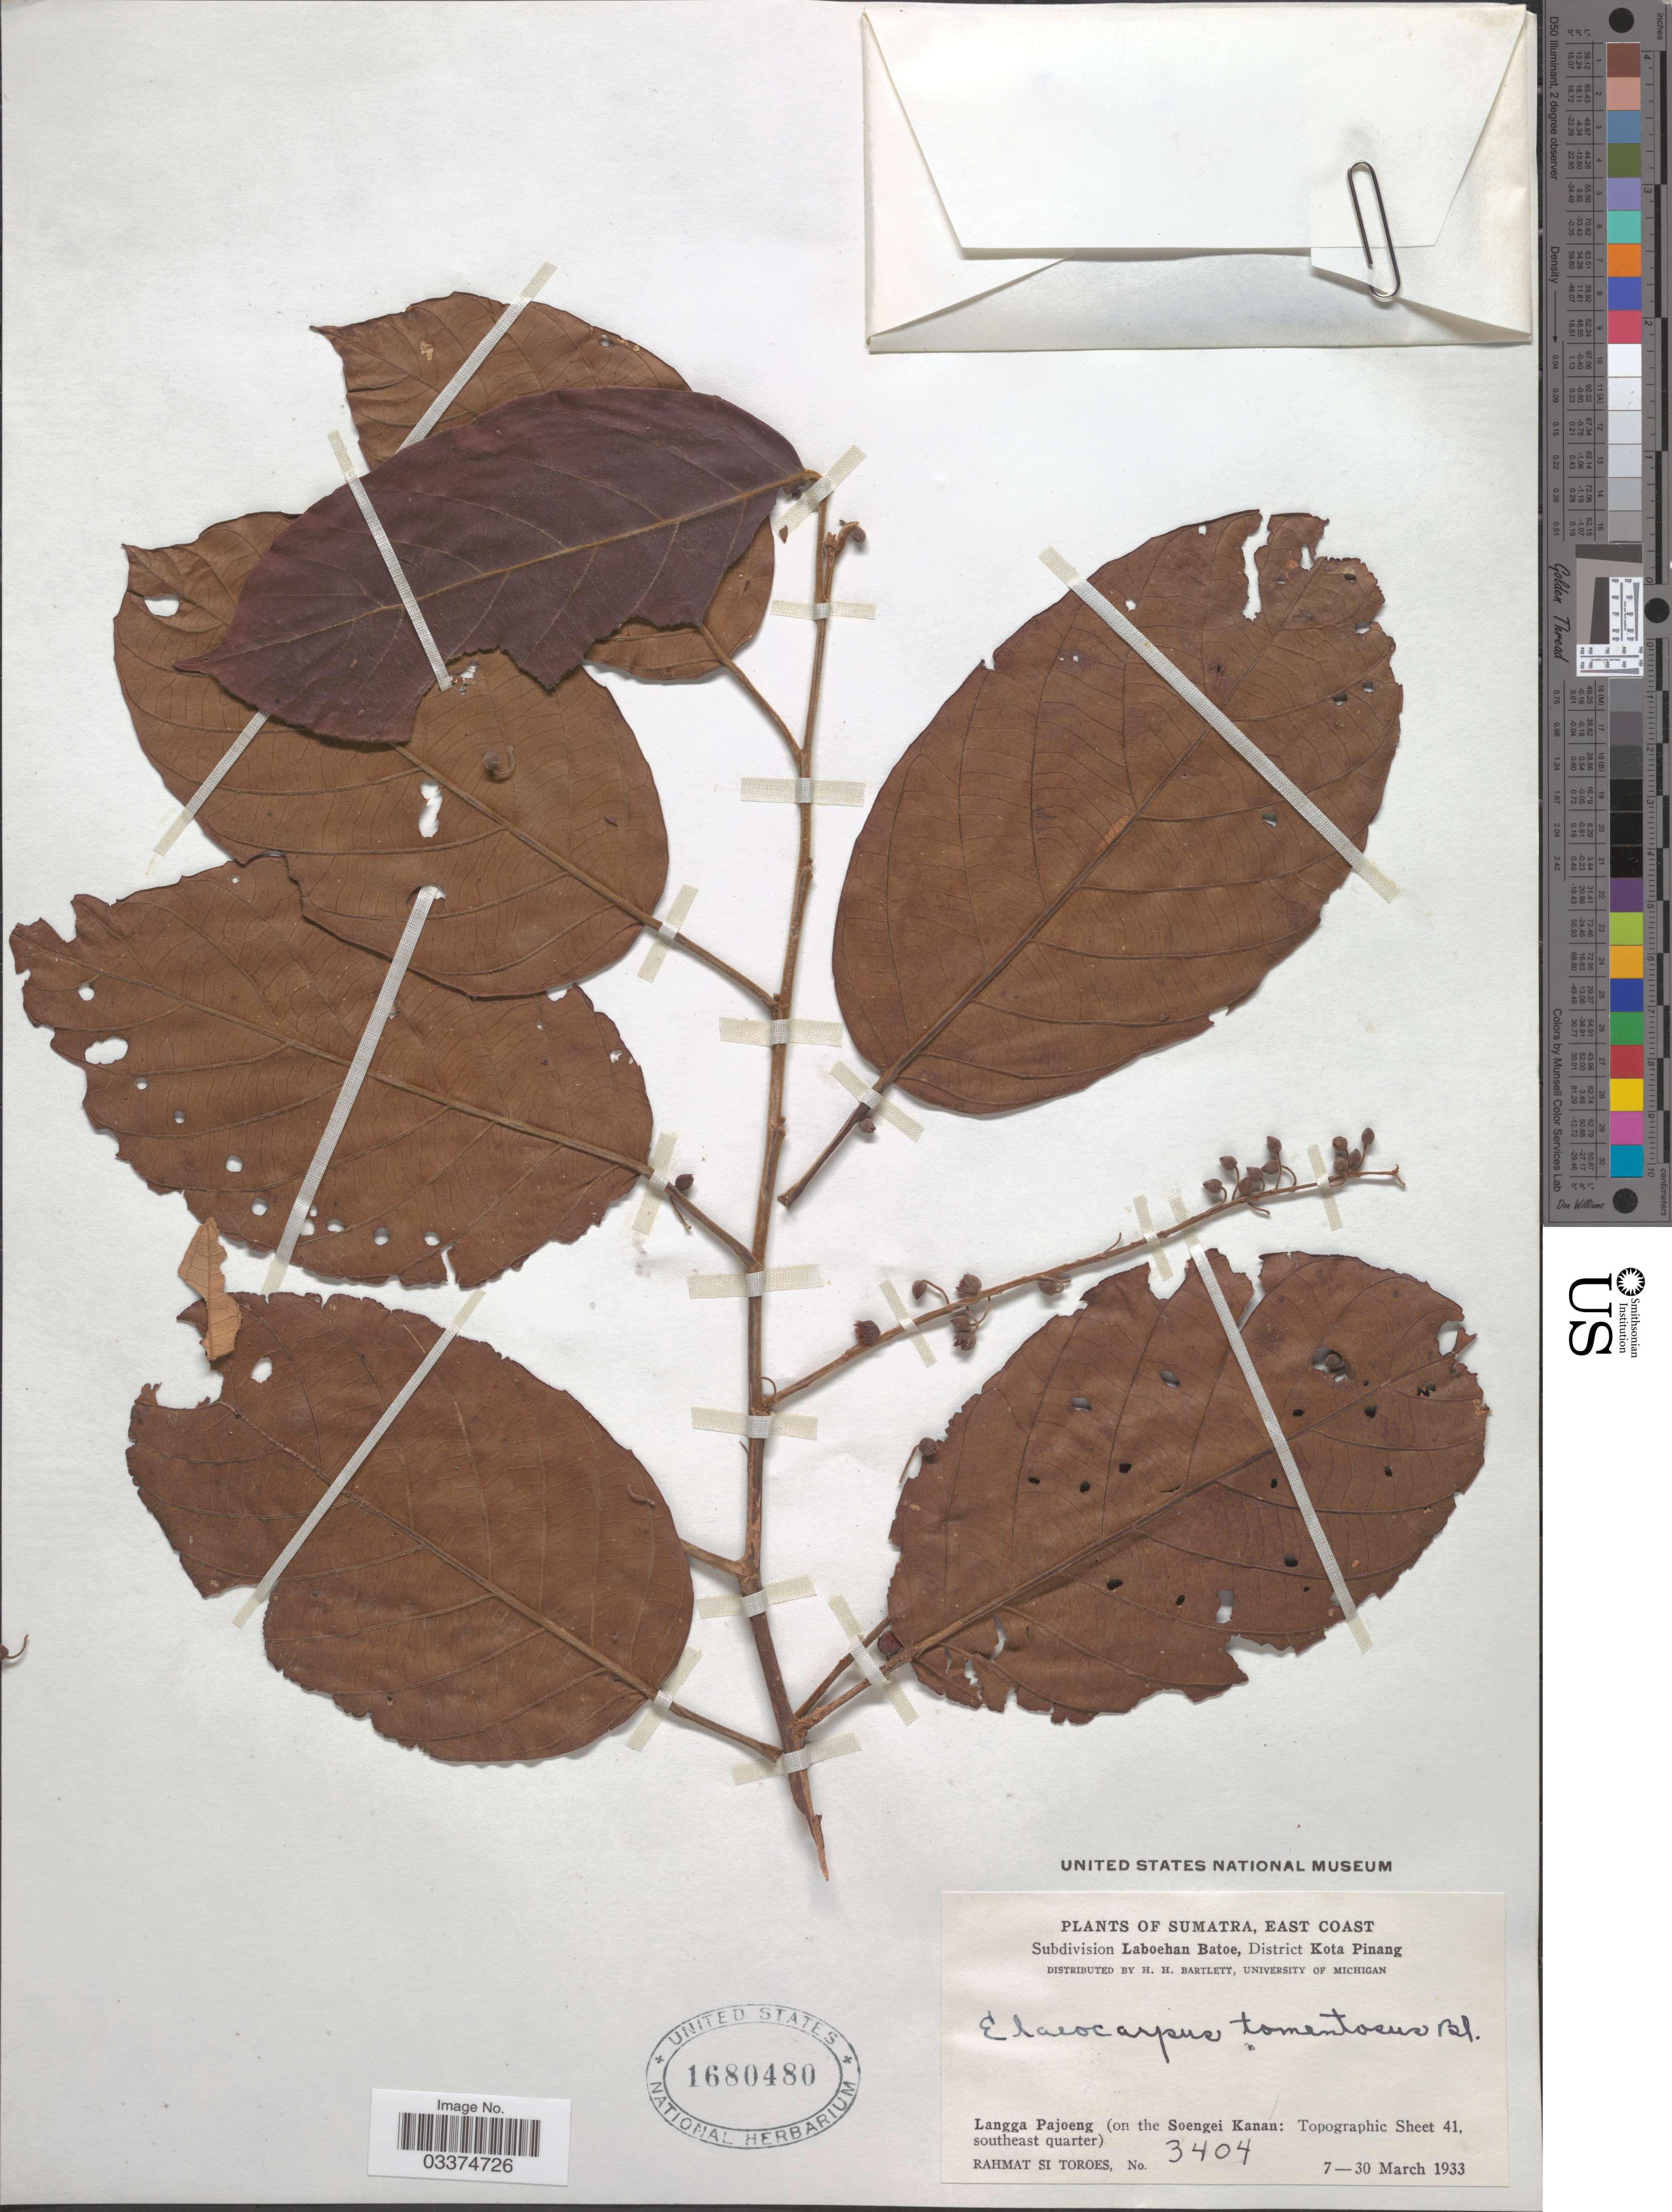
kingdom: Plantae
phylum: Tracheophyta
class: Magnoliopsida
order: Oxalidales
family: Elaeocarpaceae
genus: Elaeocarpus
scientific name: Elaeocarpus stipularis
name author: Blume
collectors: Rahmat Si Boeea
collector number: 3404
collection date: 1933-03-07/1933-03-30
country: Indonesia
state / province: Sumatra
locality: East Coast. Subdivision Laboehan Batoe, District Kota Pinang. Langga Pajoeng (on the Soengei Kanan: Topographic Sheet 41, southeast quarter).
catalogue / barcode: US 1680480